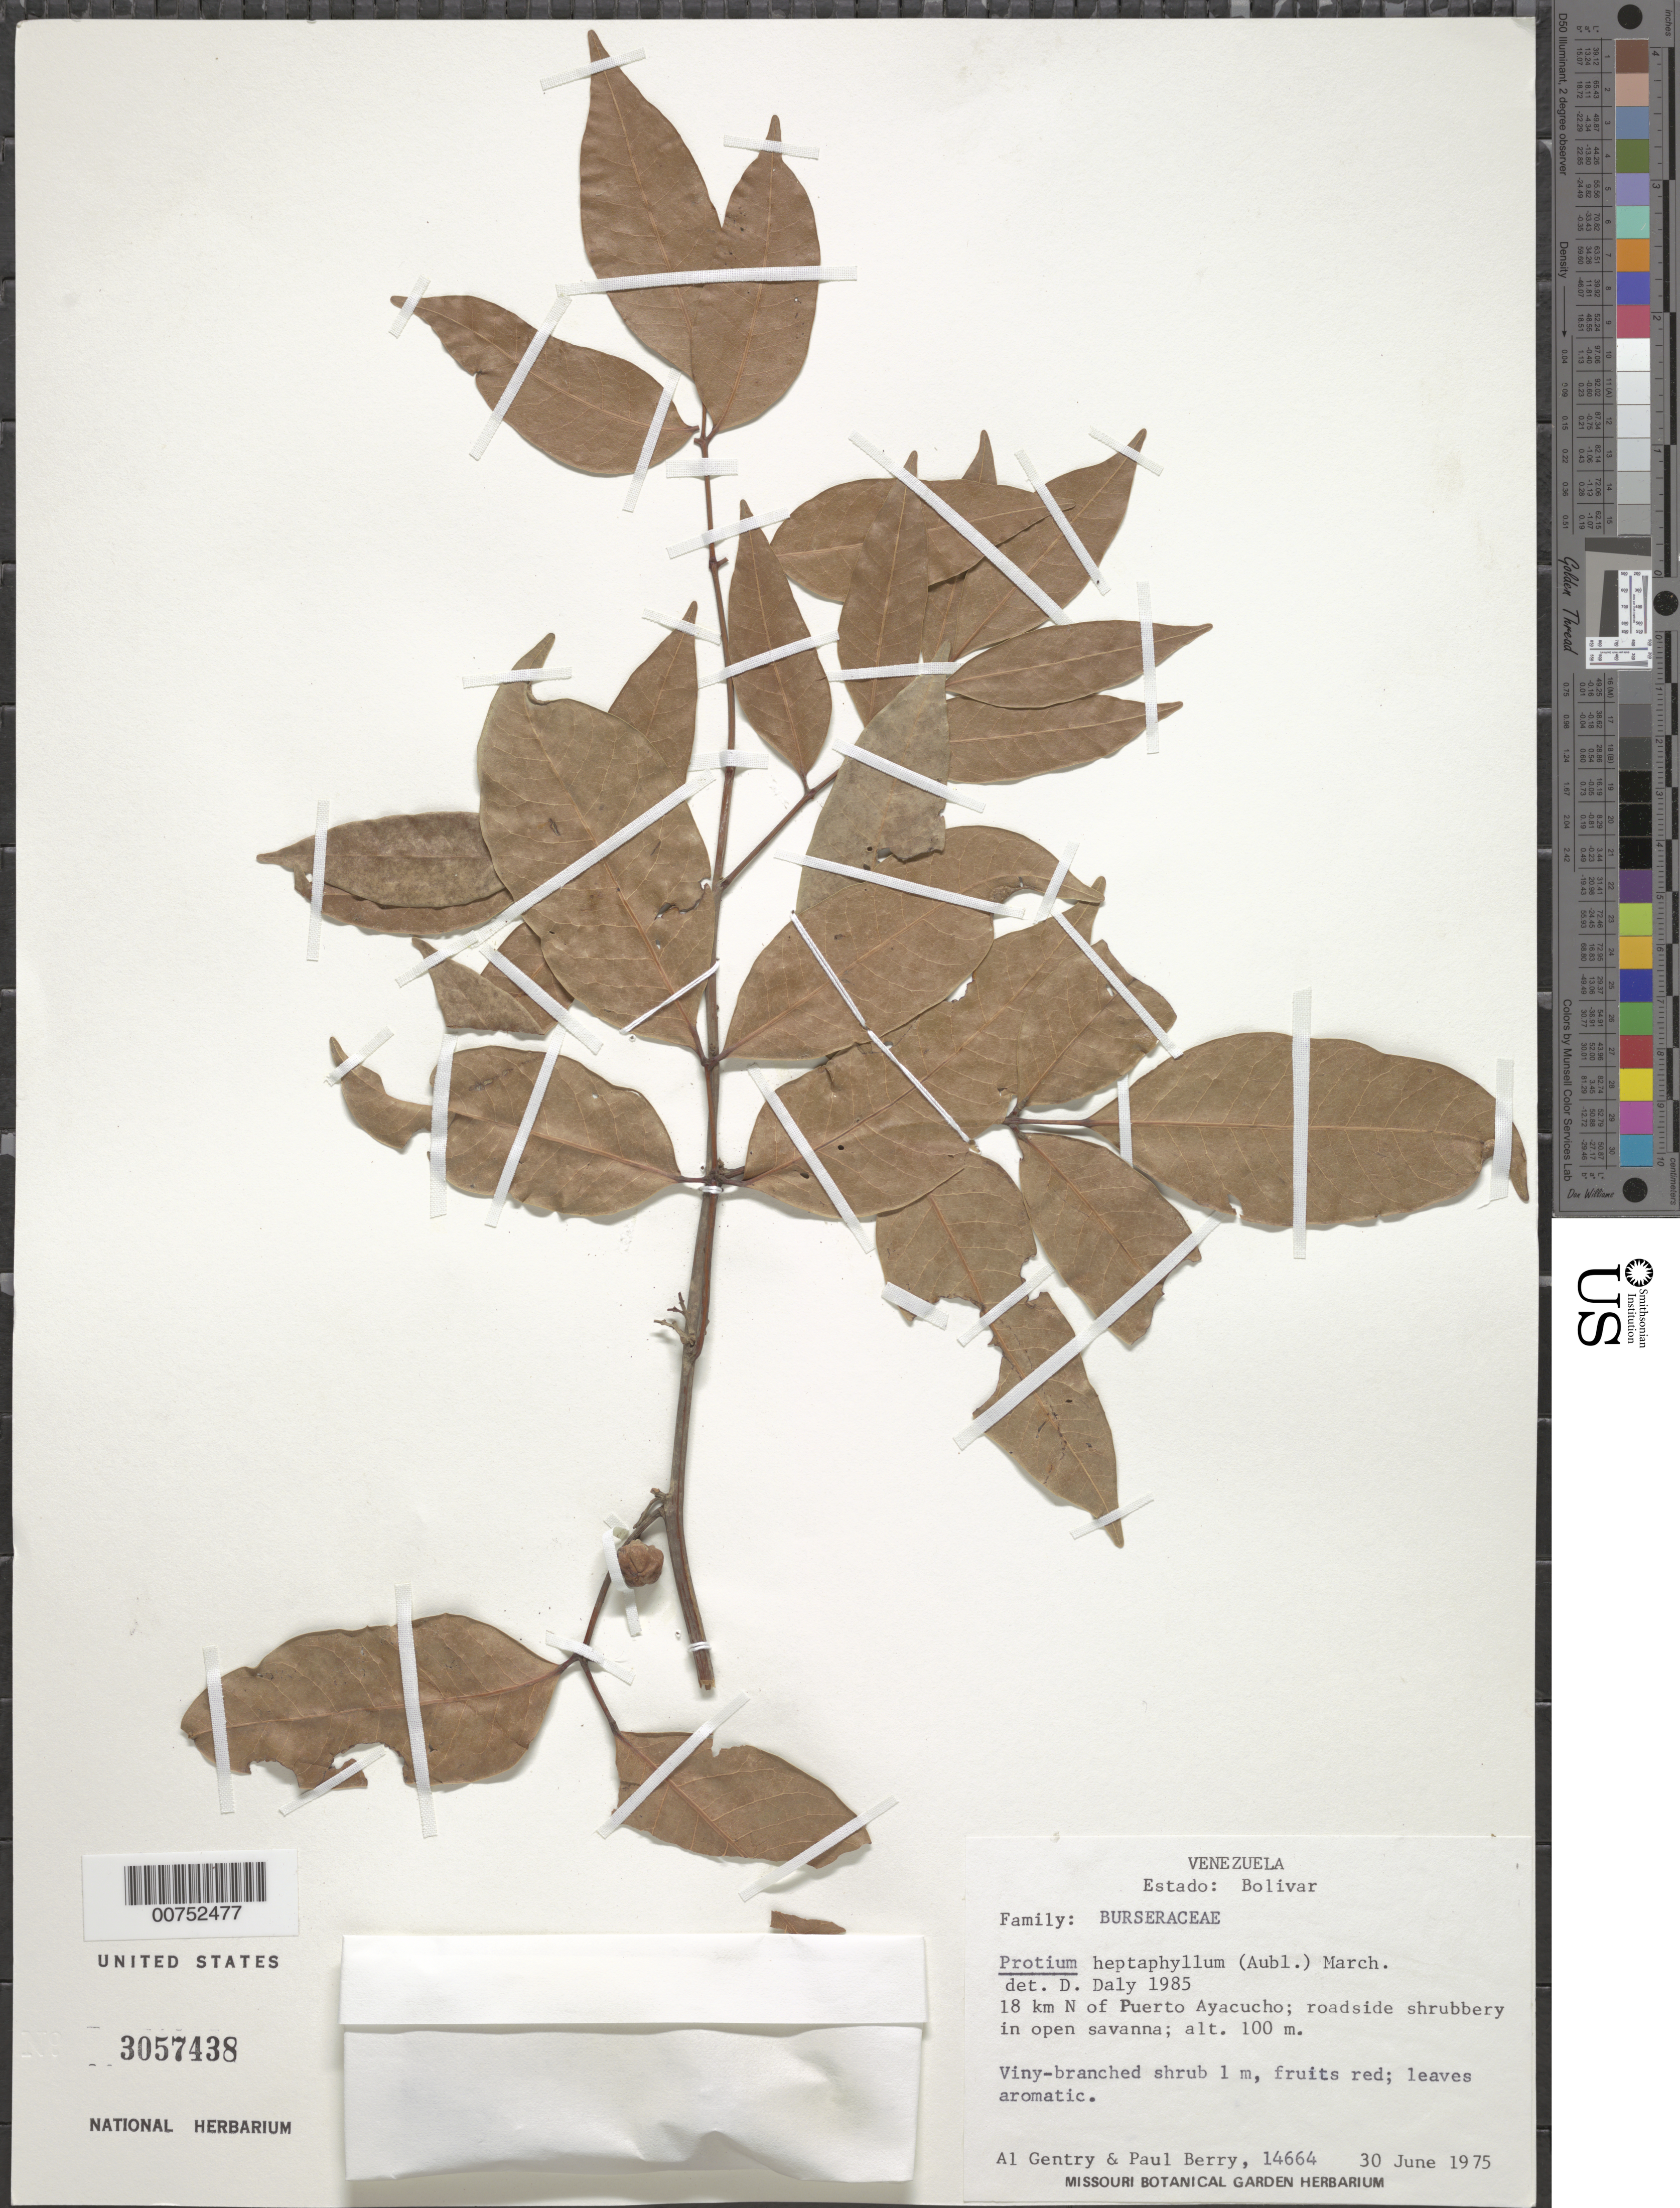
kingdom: Plantae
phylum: Tracheophyta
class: Magnoliopsida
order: Sapindales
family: Burseraceae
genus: Protium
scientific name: Protium heptaphyllum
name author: (Aubl.) Marchand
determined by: Daly, D. C.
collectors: A. H. Gentry & P. Berry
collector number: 14664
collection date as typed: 30-Jun-75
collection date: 1975-06-30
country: Venezuela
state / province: Amazonas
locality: Río Parguena, 18 km N of Puerto Ayacucho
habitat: Roadside shrubbery in open savanna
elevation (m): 100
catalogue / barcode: US 3057438